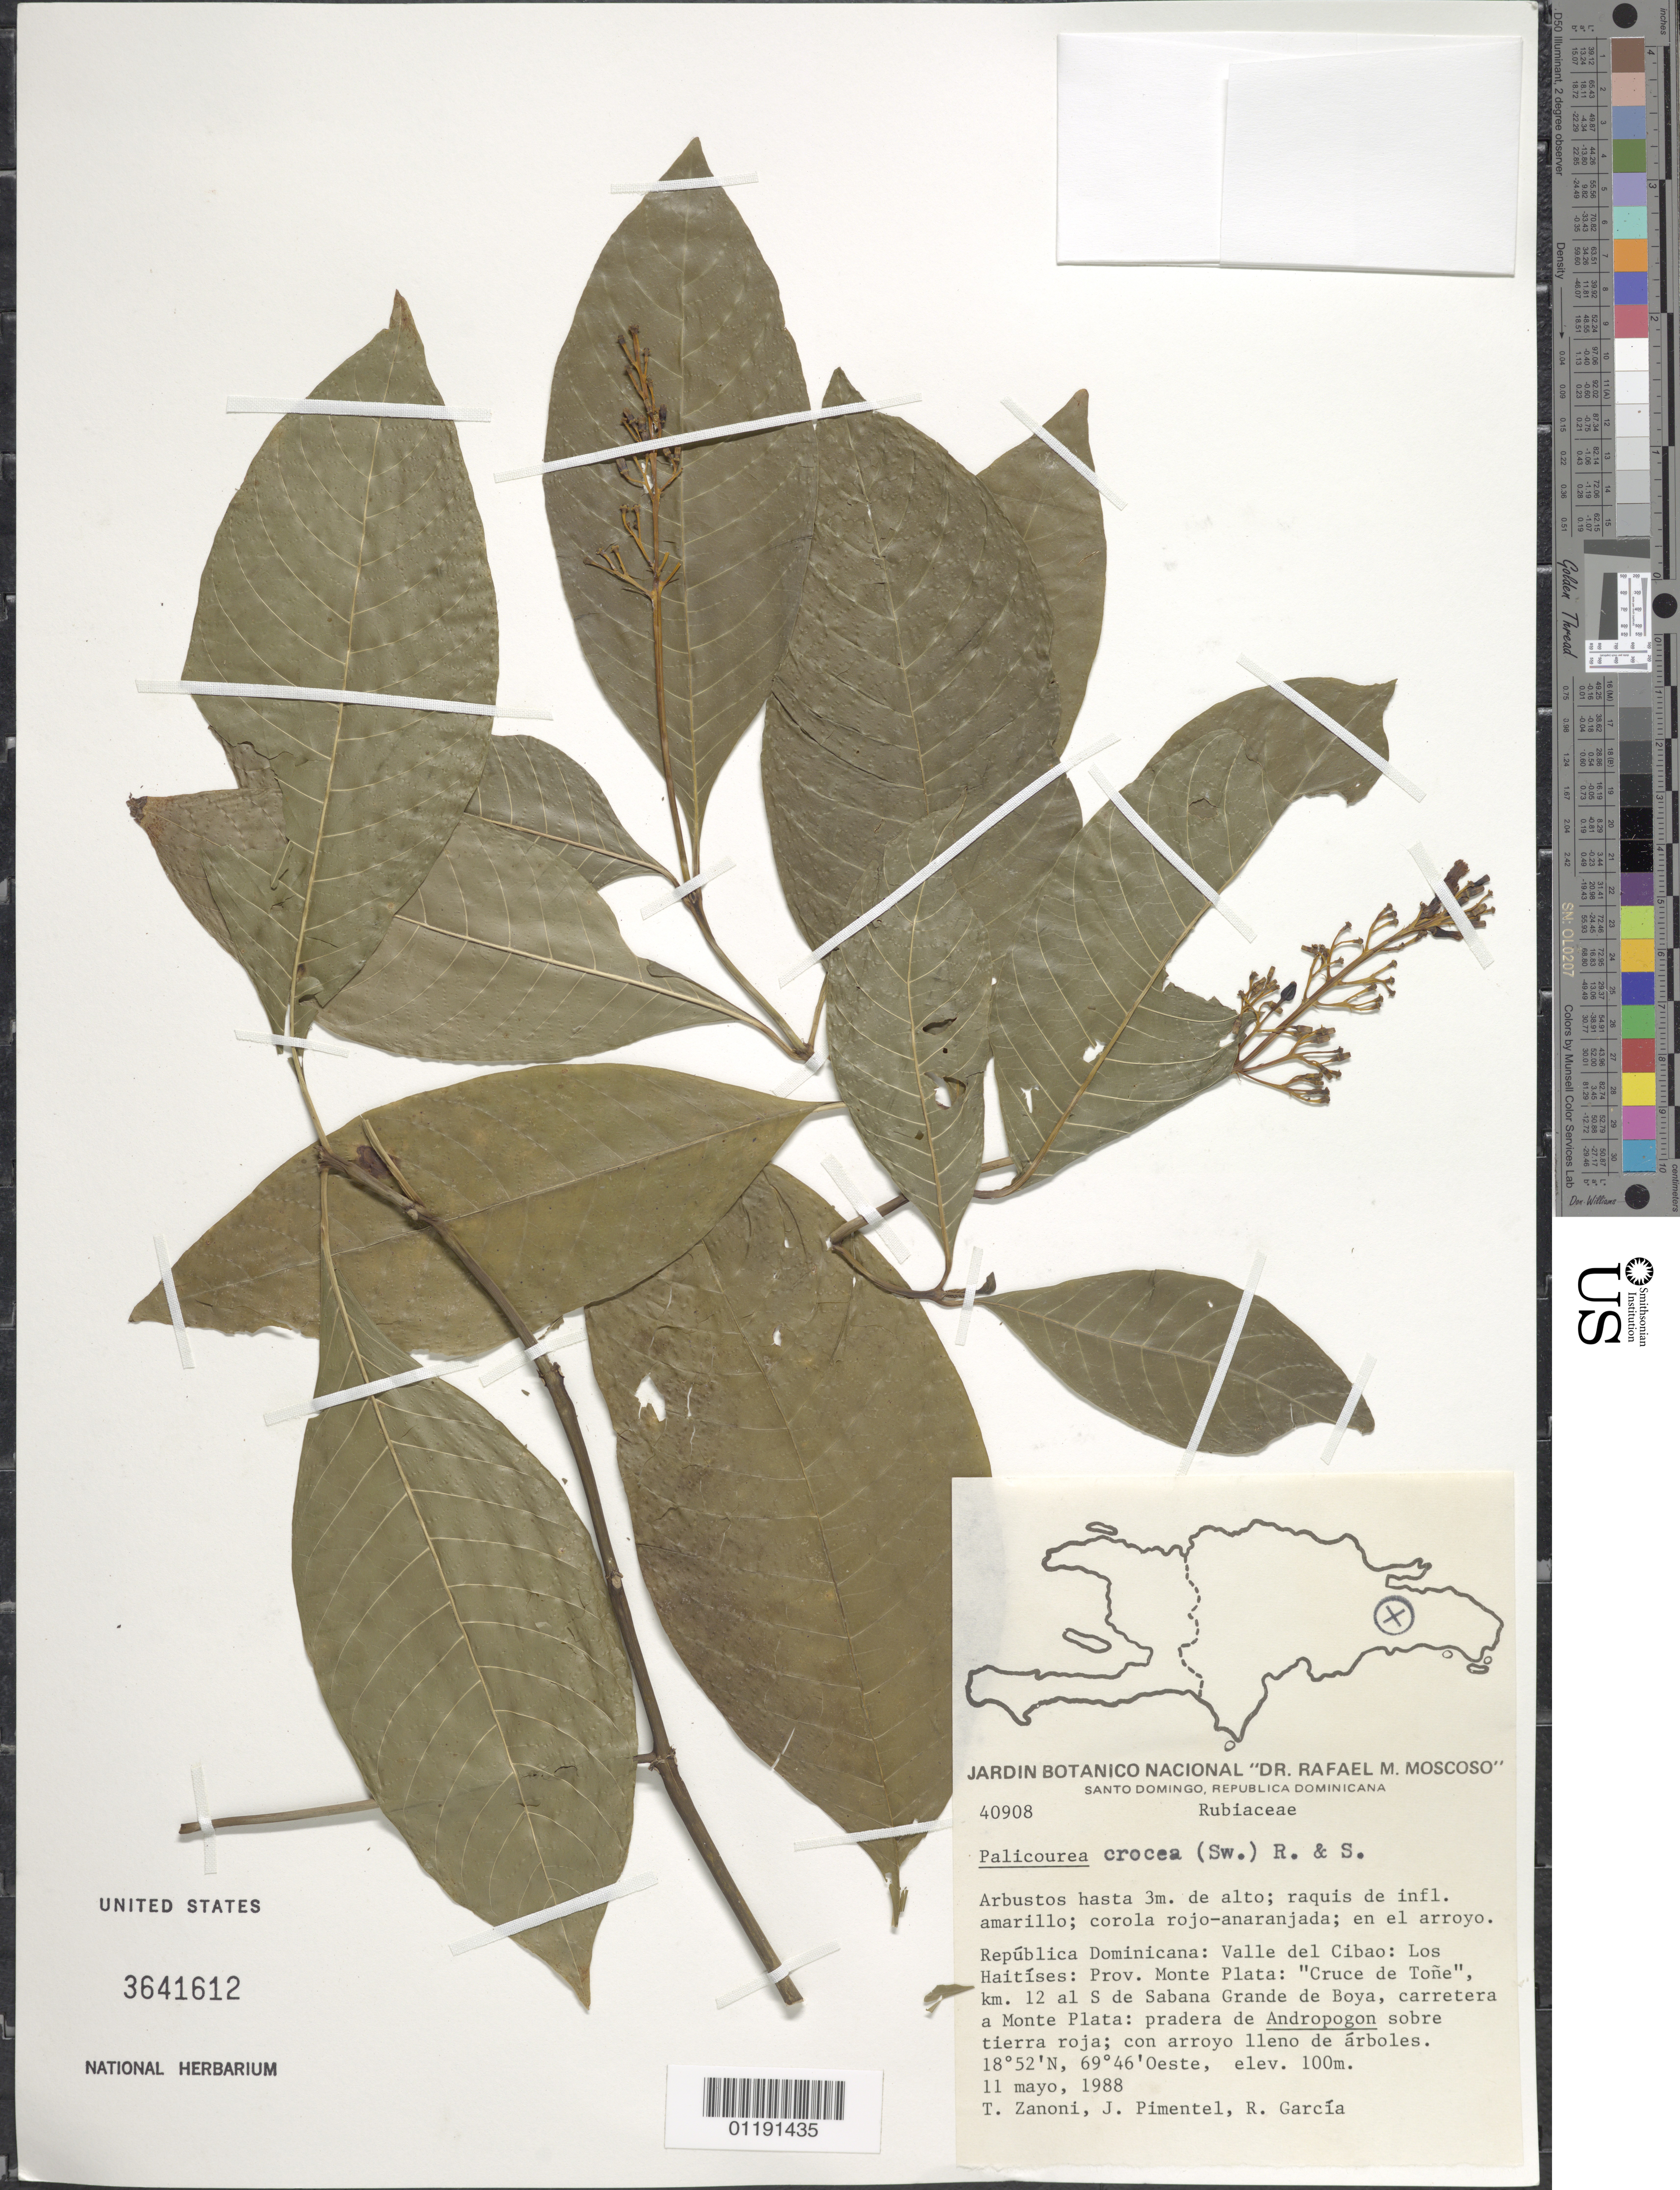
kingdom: Plantae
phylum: Tracheophyta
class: Magnoliopsida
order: Gentianales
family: Rubiaceae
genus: Palicourea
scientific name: Palicourea crocea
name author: (Sw.) Schult.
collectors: T. A. Zanoni, J. Pimentel & R. G. García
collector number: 40908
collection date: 1988-05-11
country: Dominican Republic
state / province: Monte Plata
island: Hispaniola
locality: Valle del Cibao: Los Haitíses: "Cruce de Toñe," 12 km. S of Sabana Grande de Boya, road to Monte Plata.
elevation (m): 100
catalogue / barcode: US 3641612